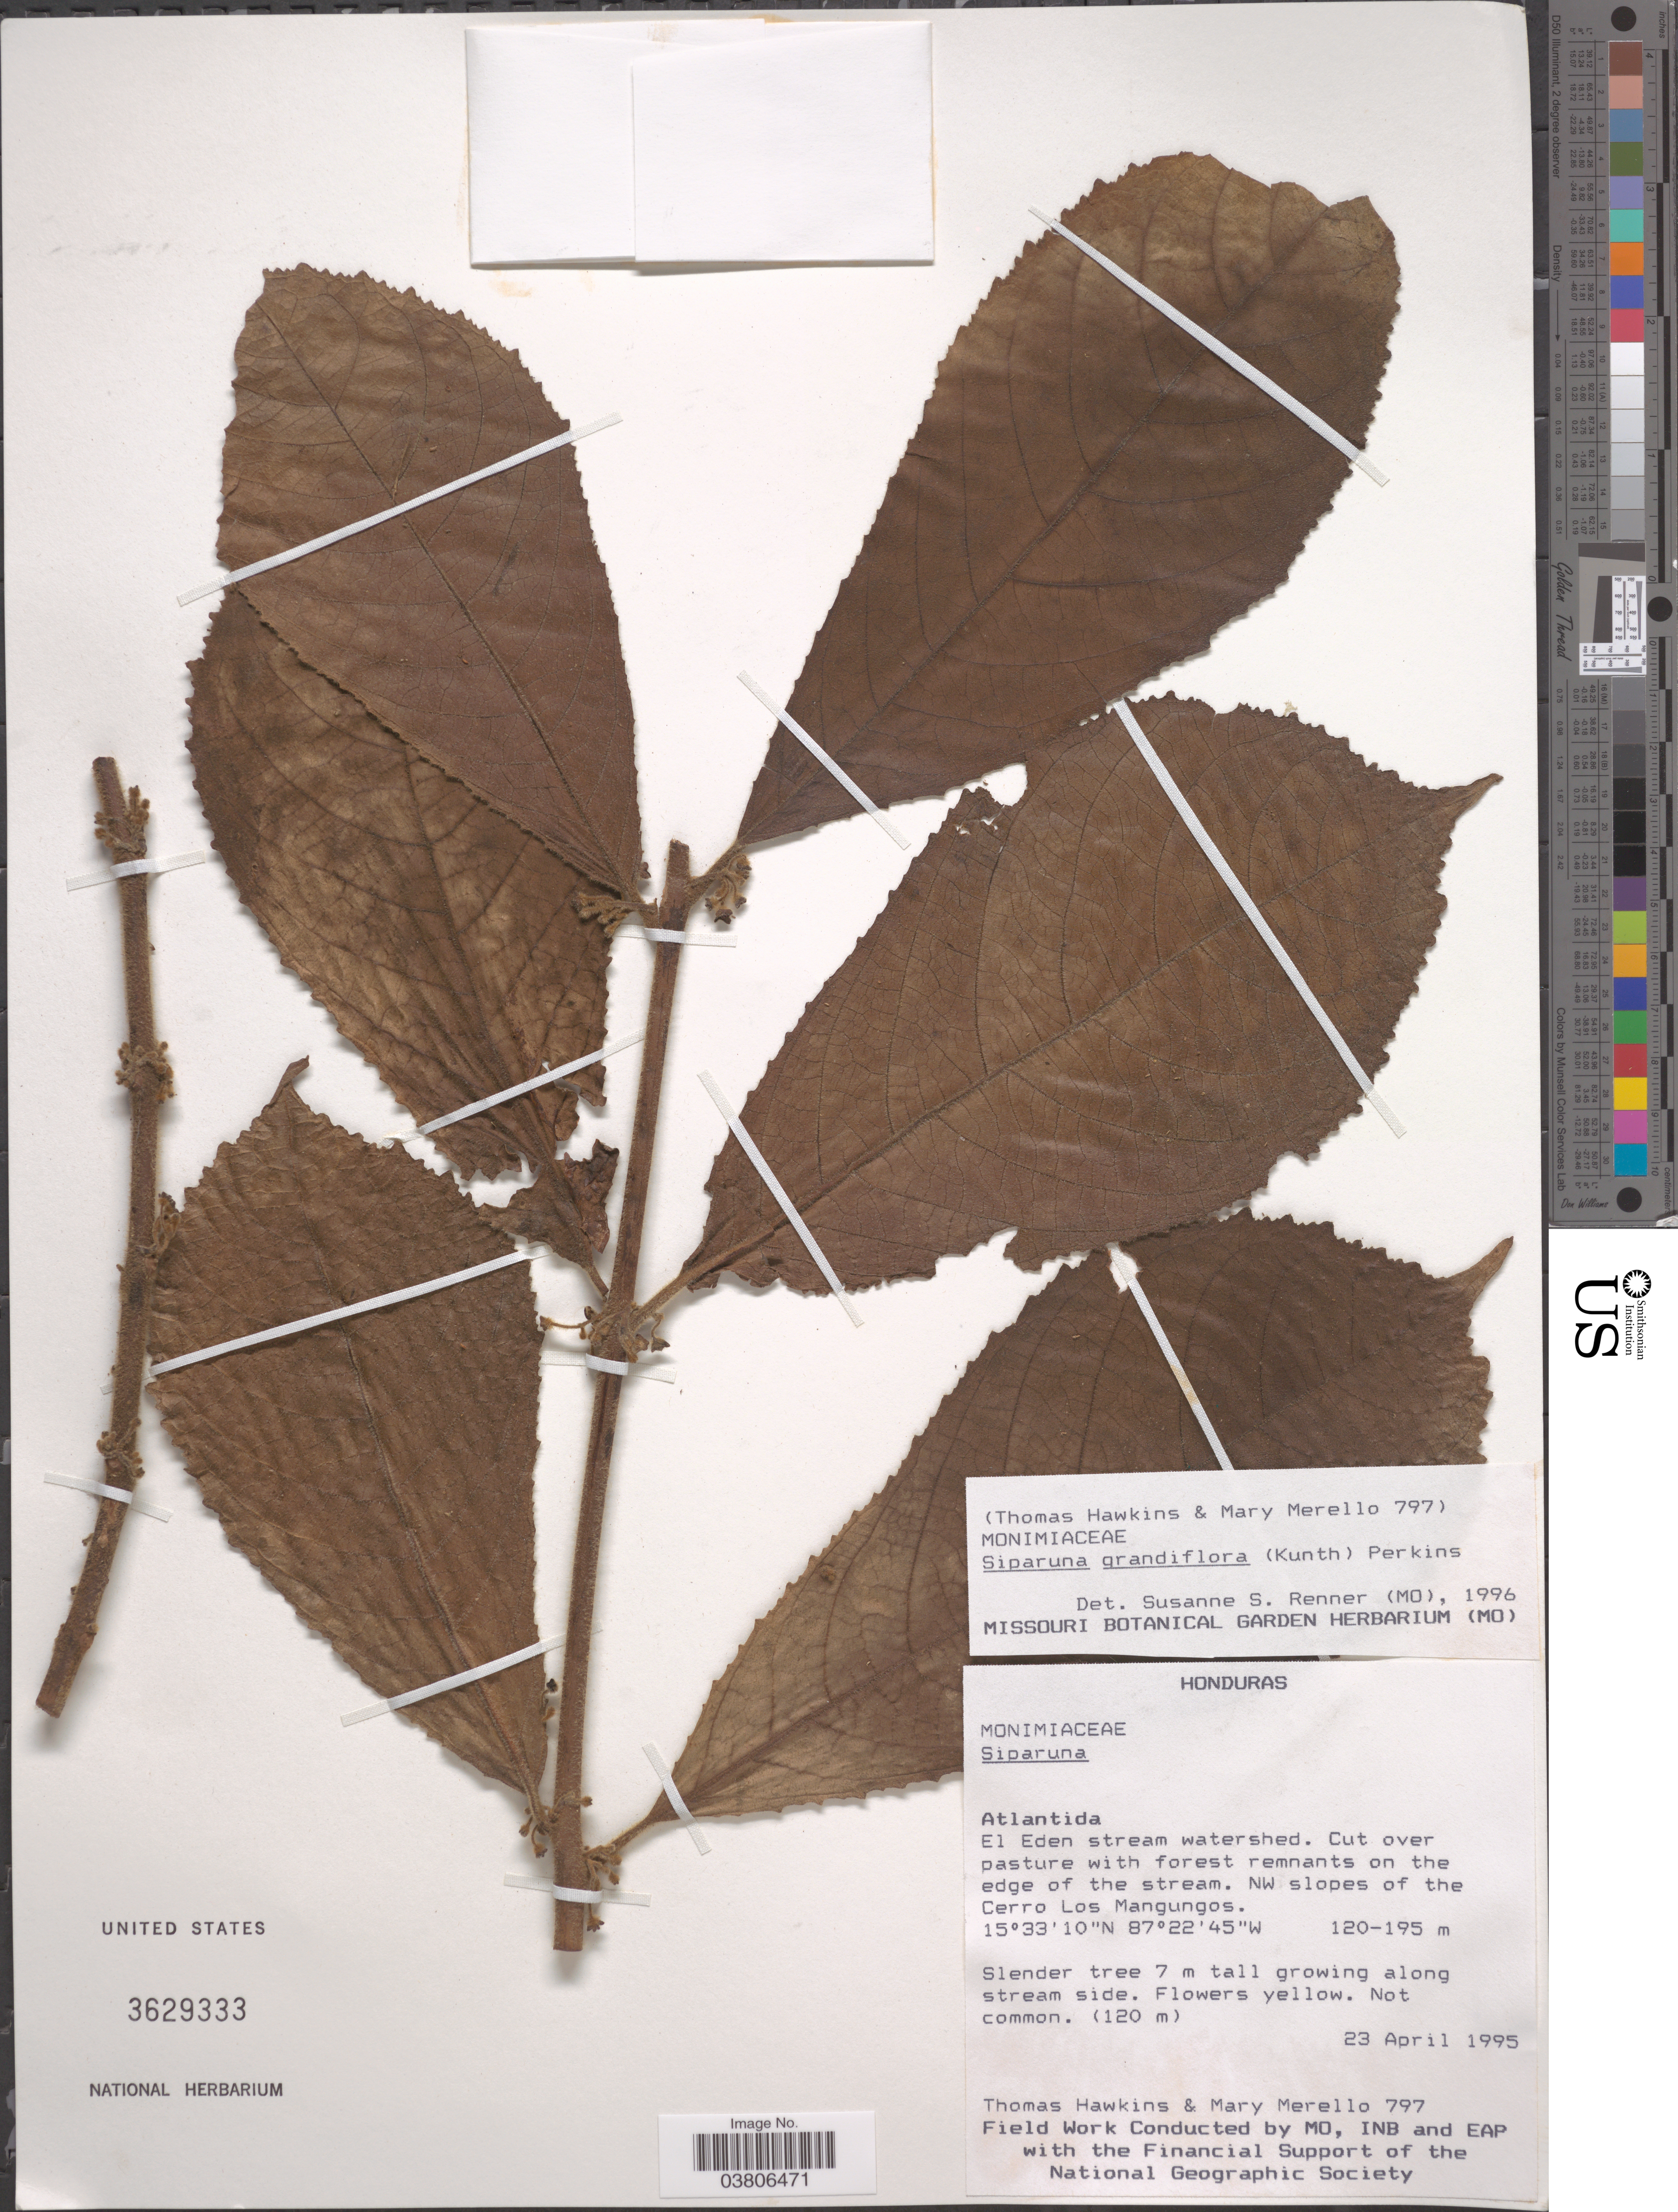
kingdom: Plantae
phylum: Tracheophyta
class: Magnoliopsida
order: Laurales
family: Siparunaceae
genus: Siparuna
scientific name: Siparuna grandiflora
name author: (Kunth) A. DC.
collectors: T. Hawkins & M. Merello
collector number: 797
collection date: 1995-04-23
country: Honduras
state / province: Atlantida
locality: El Eden stream watershed. NW slopes of the Cerro Los Mangungos.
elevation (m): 120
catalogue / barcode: US 3629333